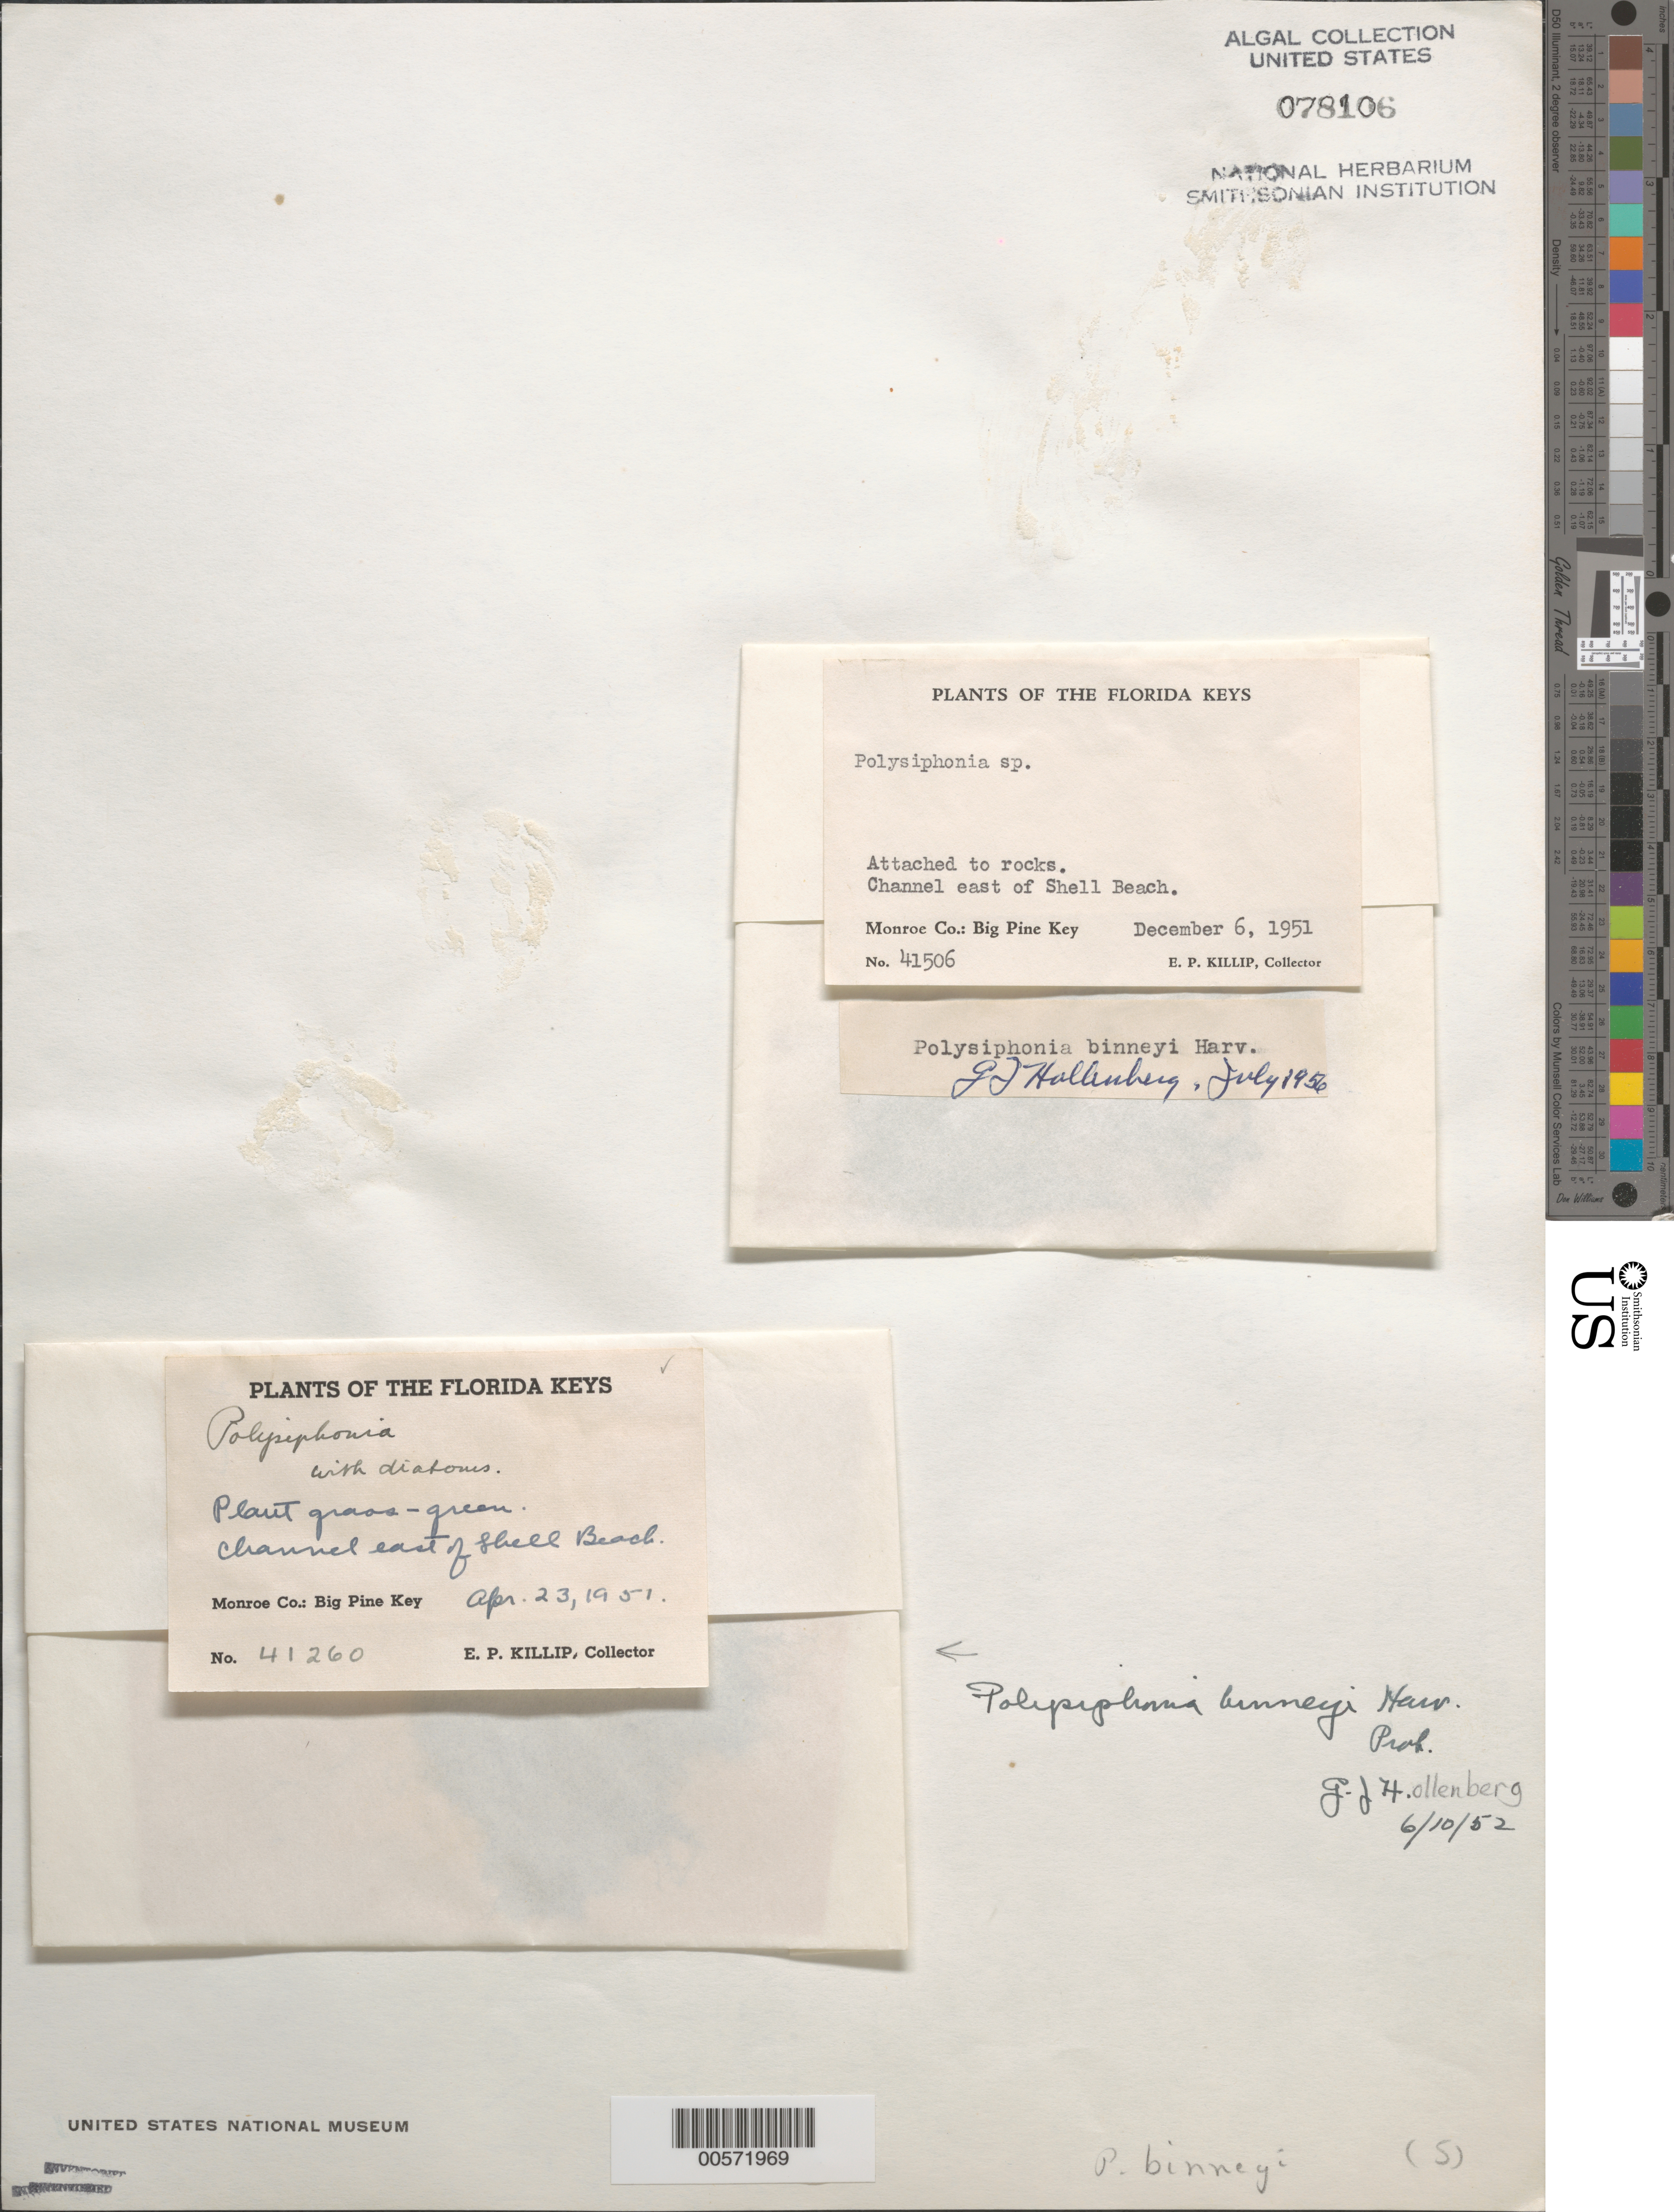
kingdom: Plantae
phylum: Rhodophyta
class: Florideophyceae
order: Ceramiales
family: Rhodomelaceae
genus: Polysiphonia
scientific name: Polysiphonia binneyi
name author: Harv.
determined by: Hollenberg, George J.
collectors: E. P. Killip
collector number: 41260 & 41506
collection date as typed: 23 Apr 1951 AND 06 Dec 1951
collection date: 1951-04-23,1951-12-06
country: United States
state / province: Florida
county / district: Monroe County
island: Big Pine Key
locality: East of Shell Beach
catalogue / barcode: US 78106